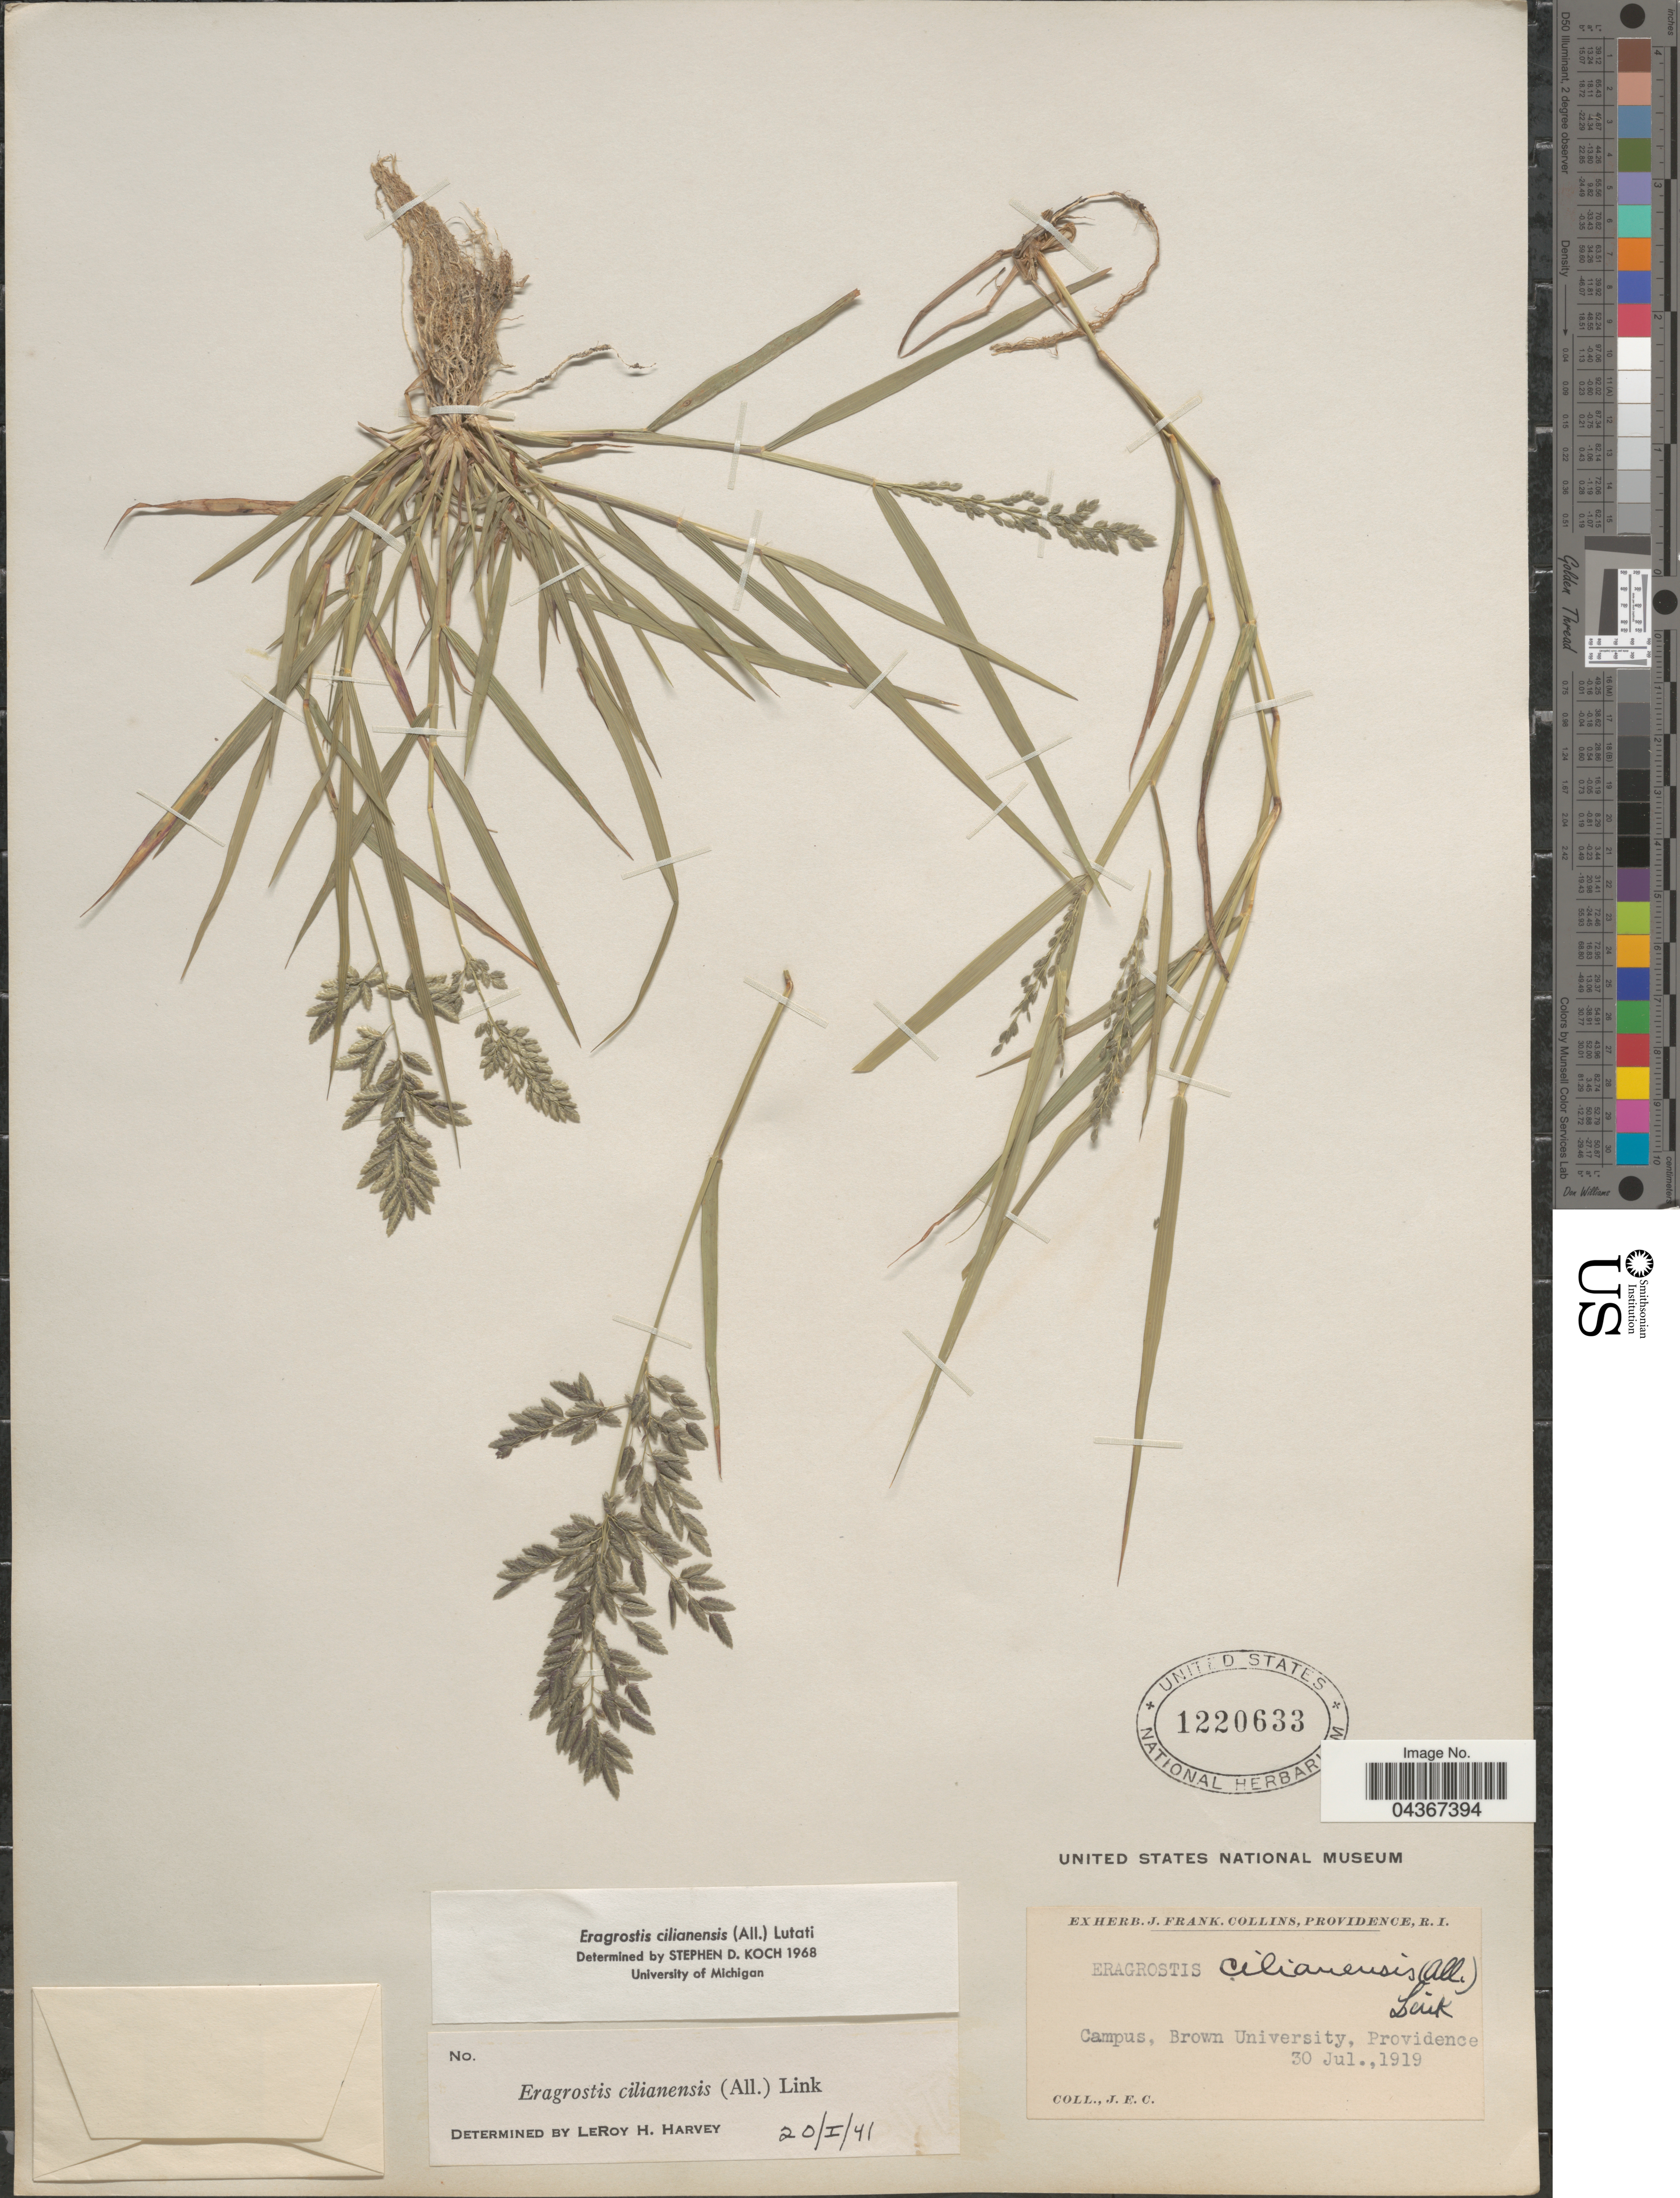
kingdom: Plantae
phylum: Tracheophyta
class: Liliopsida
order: Poales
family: Poaceae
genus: Eragrostis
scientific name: Eragrostis cilianensis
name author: (Bellardi) Vignolo ex Janch.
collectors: J. Collins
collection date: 1919-07-30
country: United States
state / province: Rhode Island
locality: Campus, Brown University, Providence.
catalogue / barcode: US 1220633